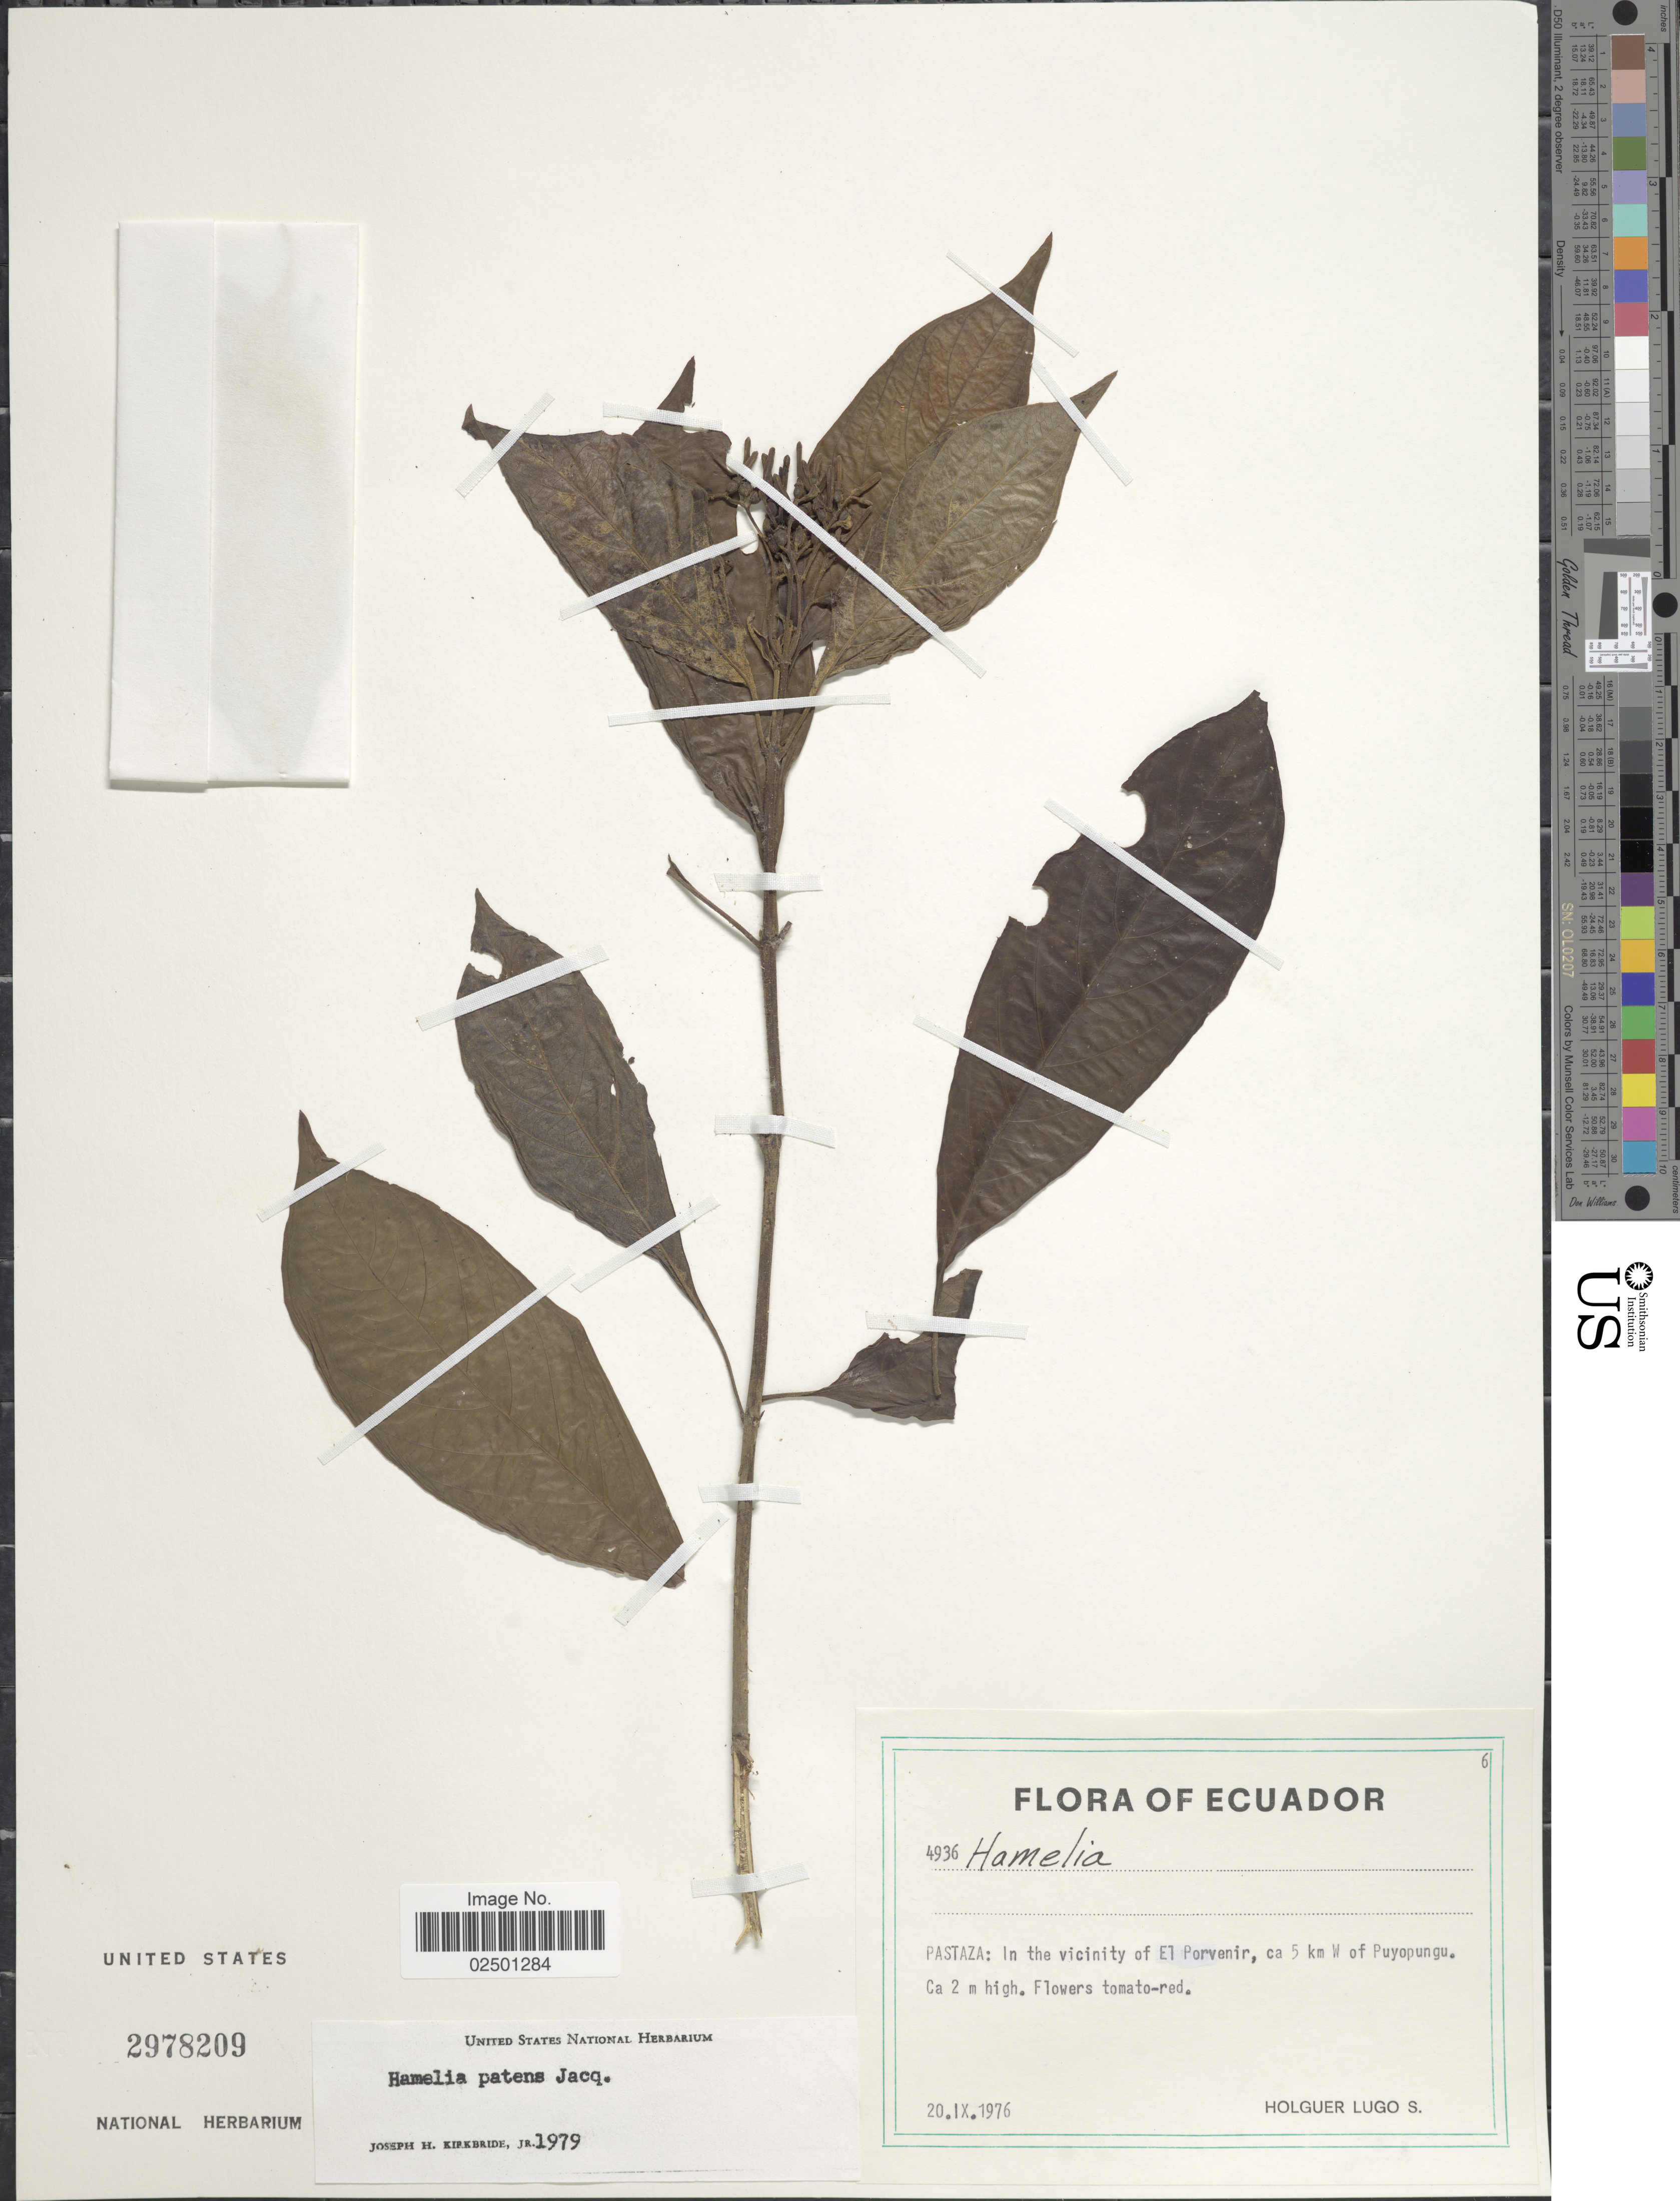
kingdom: Plantae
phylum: Tracheophyta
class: Magnoliopsida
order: Gentianales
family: Rubiaceae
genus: Hamelia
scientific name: Hamelia patens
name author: Jacq.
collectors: H. Lugo S.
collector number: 4936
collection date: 1976-09-20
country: Ecuador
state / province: Pastaza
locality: In the vicinity of El Porvenir, ca 5 km W of Puyopungo.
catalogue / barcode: US 2978209